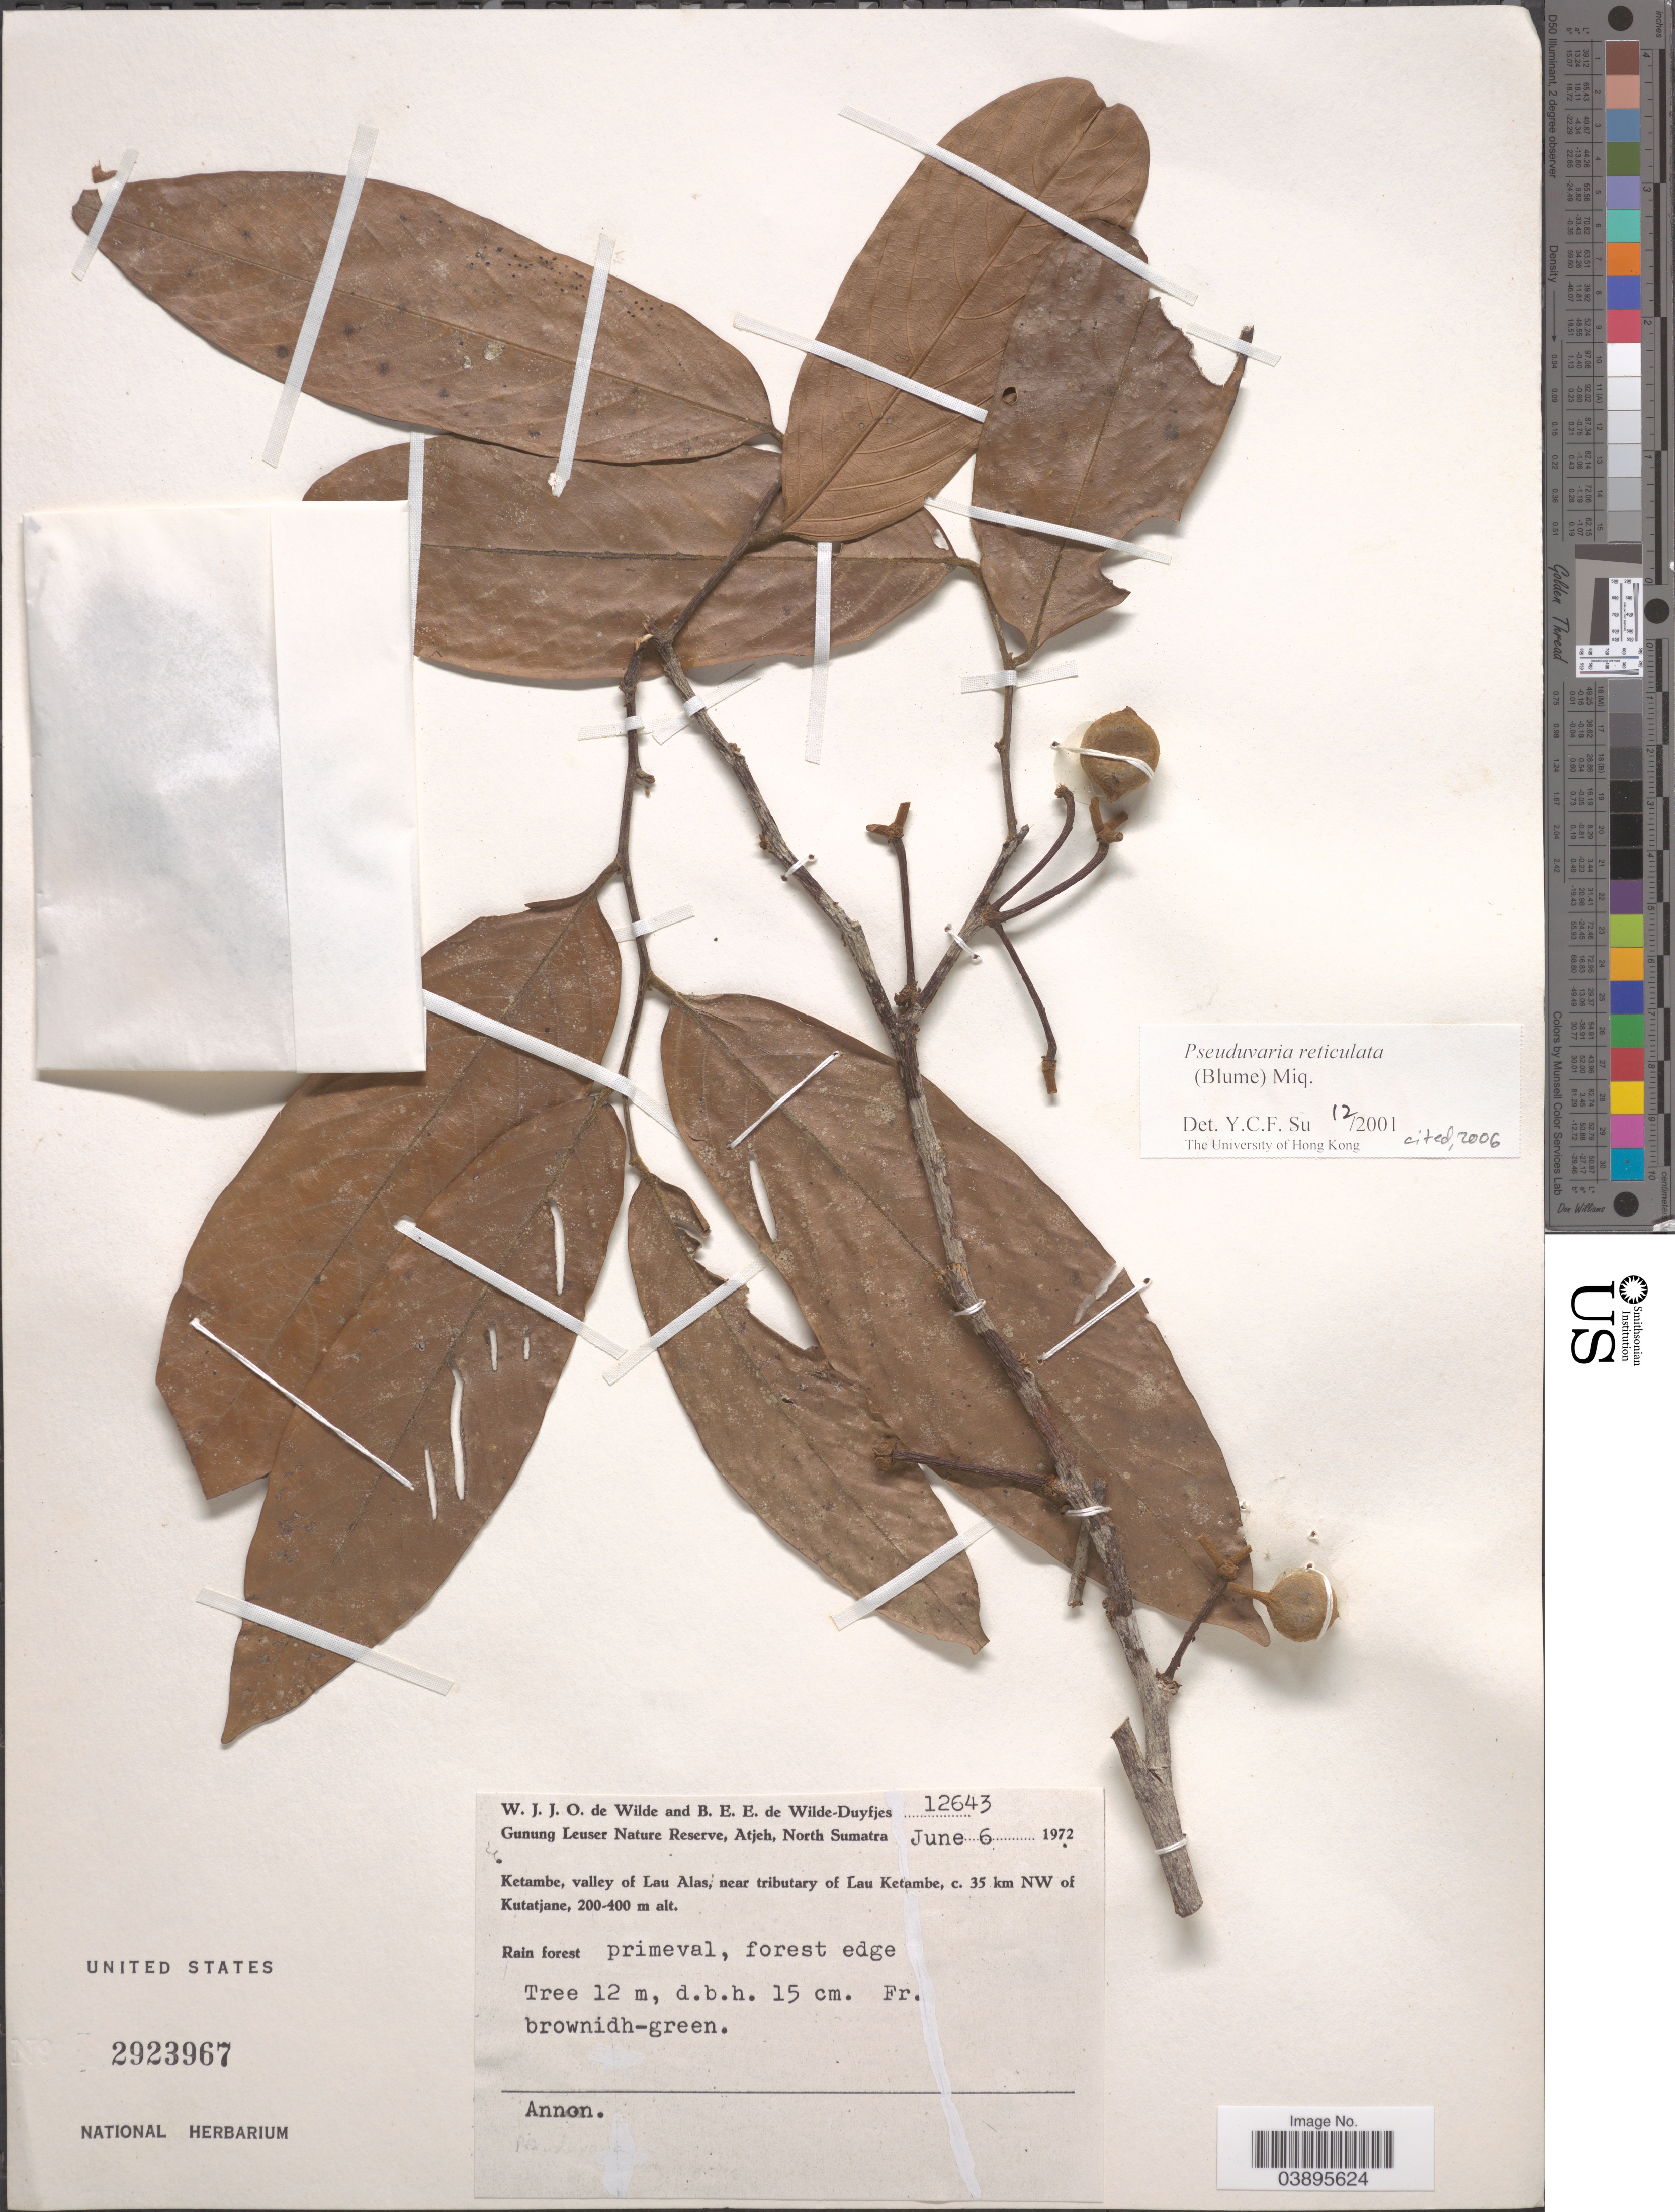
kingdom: Plantae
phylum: Tracheophyta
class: Magnoliopsida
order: Magnoliales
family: Annonaceae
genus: Pseuduvaria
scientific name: Pseuduvaria reticulata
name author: (Blume) Miq.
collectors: W. J. de Wilde & B. E. de Wilde-Duyfjes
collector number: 12643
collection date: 1972-06-06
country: Indonesia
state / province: Sumatra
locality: Gunung Leuser Nature Reserve, Atjeh, North Sumatra. Ketambe; valley of Lau Alas, near tributary of Lau Ketambe, c. 35 km NW of Kutatjane.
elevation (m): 200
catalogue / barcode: US 2923967